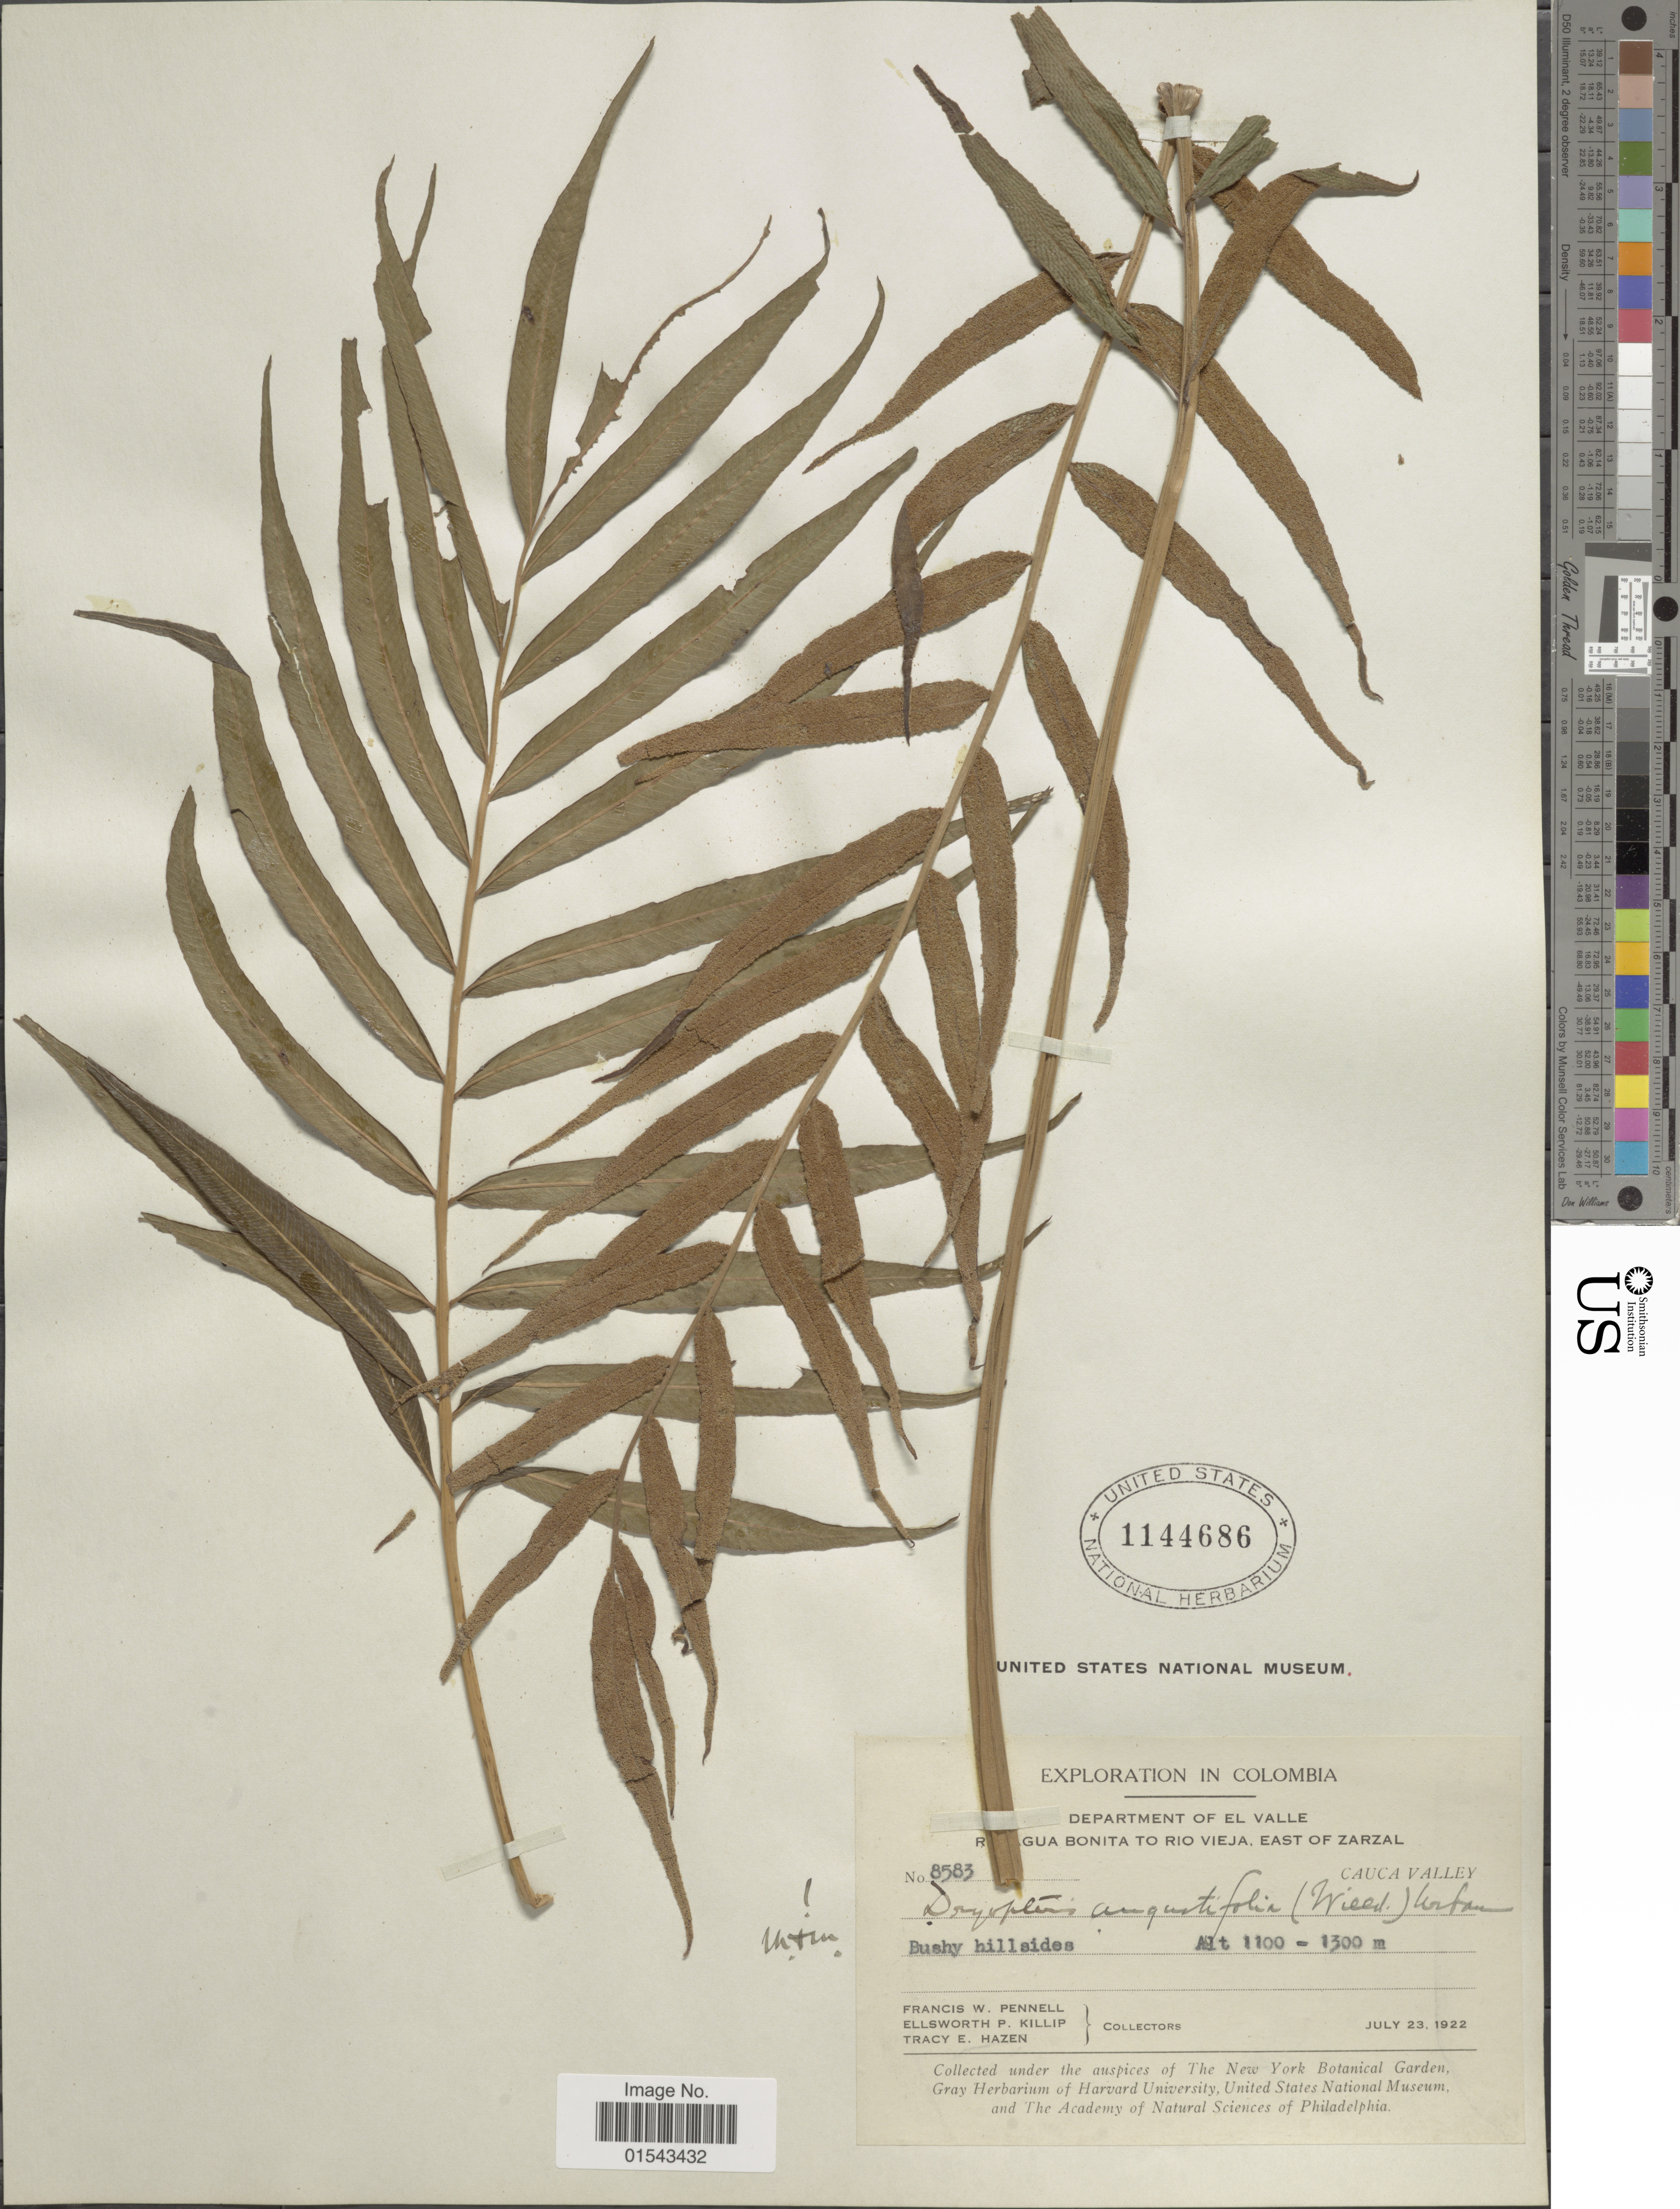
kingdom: Plantae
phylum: Tracheophyta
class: Polypodiopsida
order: Polypodiales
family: Thelypteridaceae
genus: Meniscium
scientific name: Meniscium angustifolium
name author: Willd.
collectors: F. W. Pennell, E. P. Killip & T. E. Hazen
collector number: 8583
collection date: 1922-07-23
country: Colombia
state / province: Valle del Cauca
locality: Department of El Valle. Rio Agua Gua Bonita to Rio Vieja, east of Zarzal. Cauca Valley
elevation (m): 1100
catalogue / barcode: US 1144686